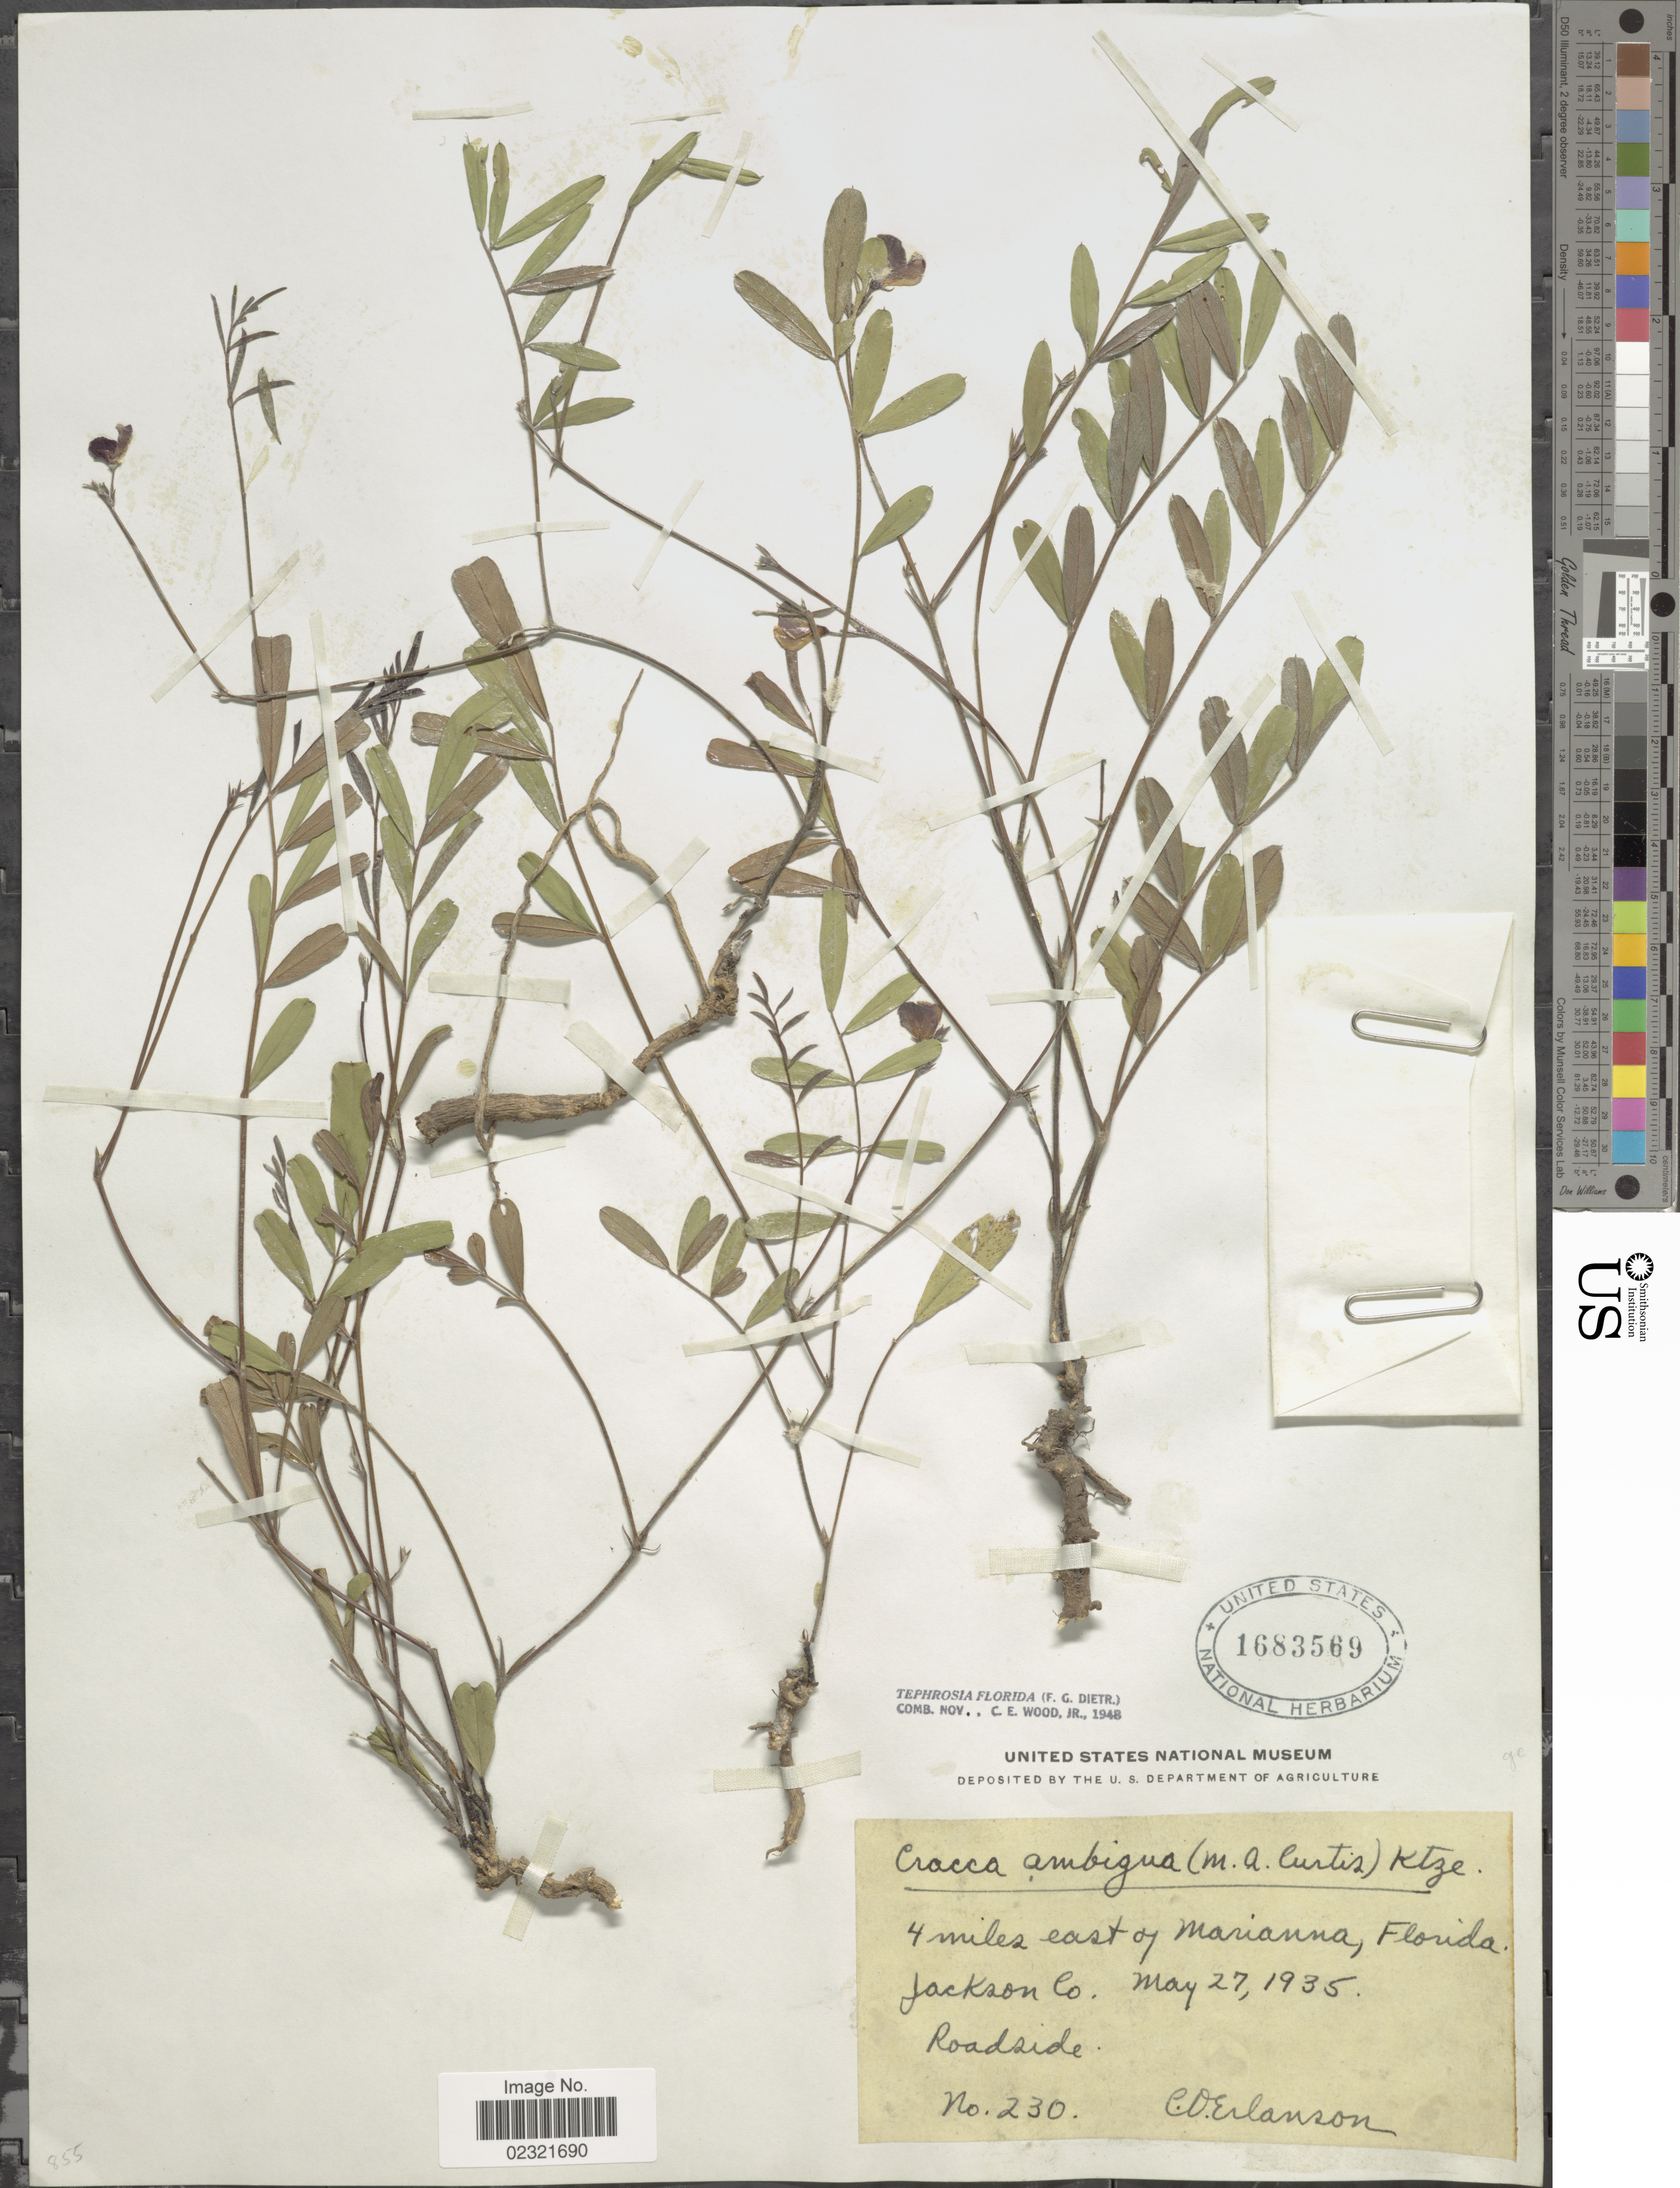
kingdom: Plantae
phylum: Tracheophyta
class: Magnoliopsida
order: Fabales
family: Fabaceae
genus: Tephrosia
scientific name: Tephrosia florida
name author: (Dietr.) C.E. Wood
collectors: C. O. Erlanson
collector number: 230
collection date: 1935-05-27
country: United States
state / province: Florida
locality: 4 miles east of Marianna., Jackson Co, Roadside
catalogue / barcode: US 1683569